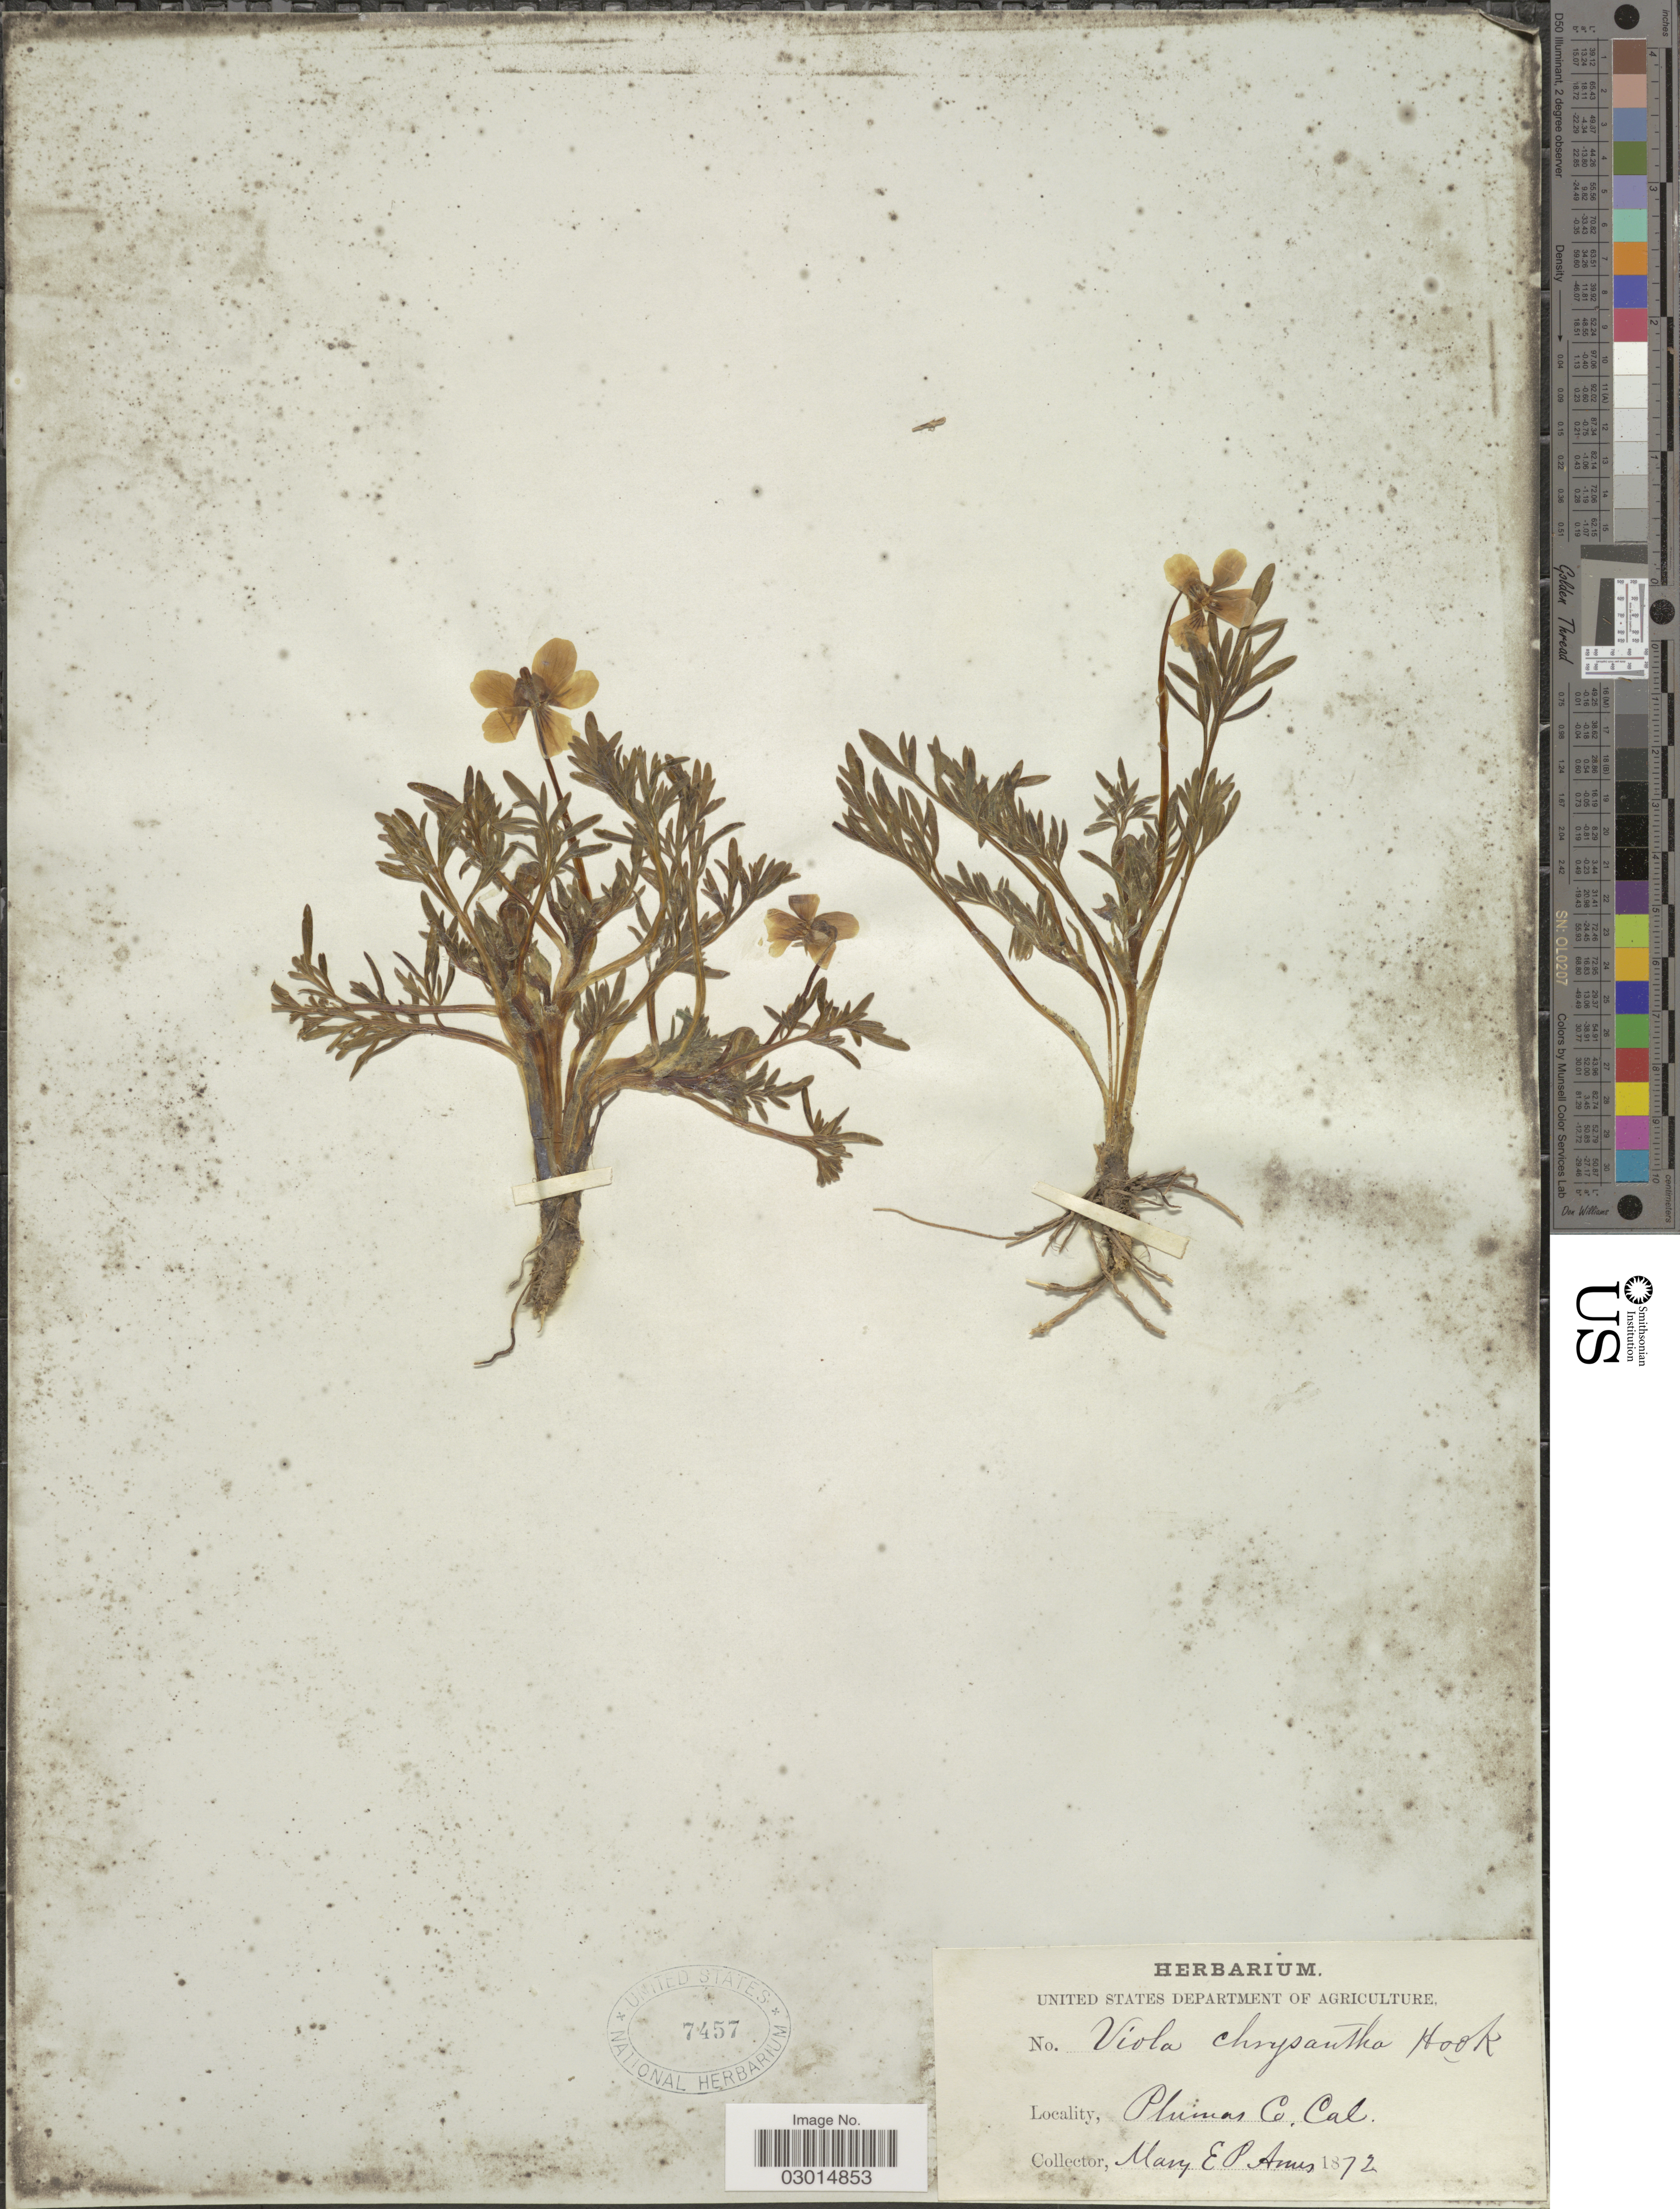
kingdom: Plantae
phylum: Tracheophyta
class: Magnoliopsida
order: Malpighiales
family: Violaceae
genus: Viola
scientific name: Viola douglasii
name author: Steud.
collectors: M. E. P. Ames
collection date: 1872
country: United States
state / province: California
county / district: Plumas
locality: Plumas Co.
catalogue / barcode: US 7457